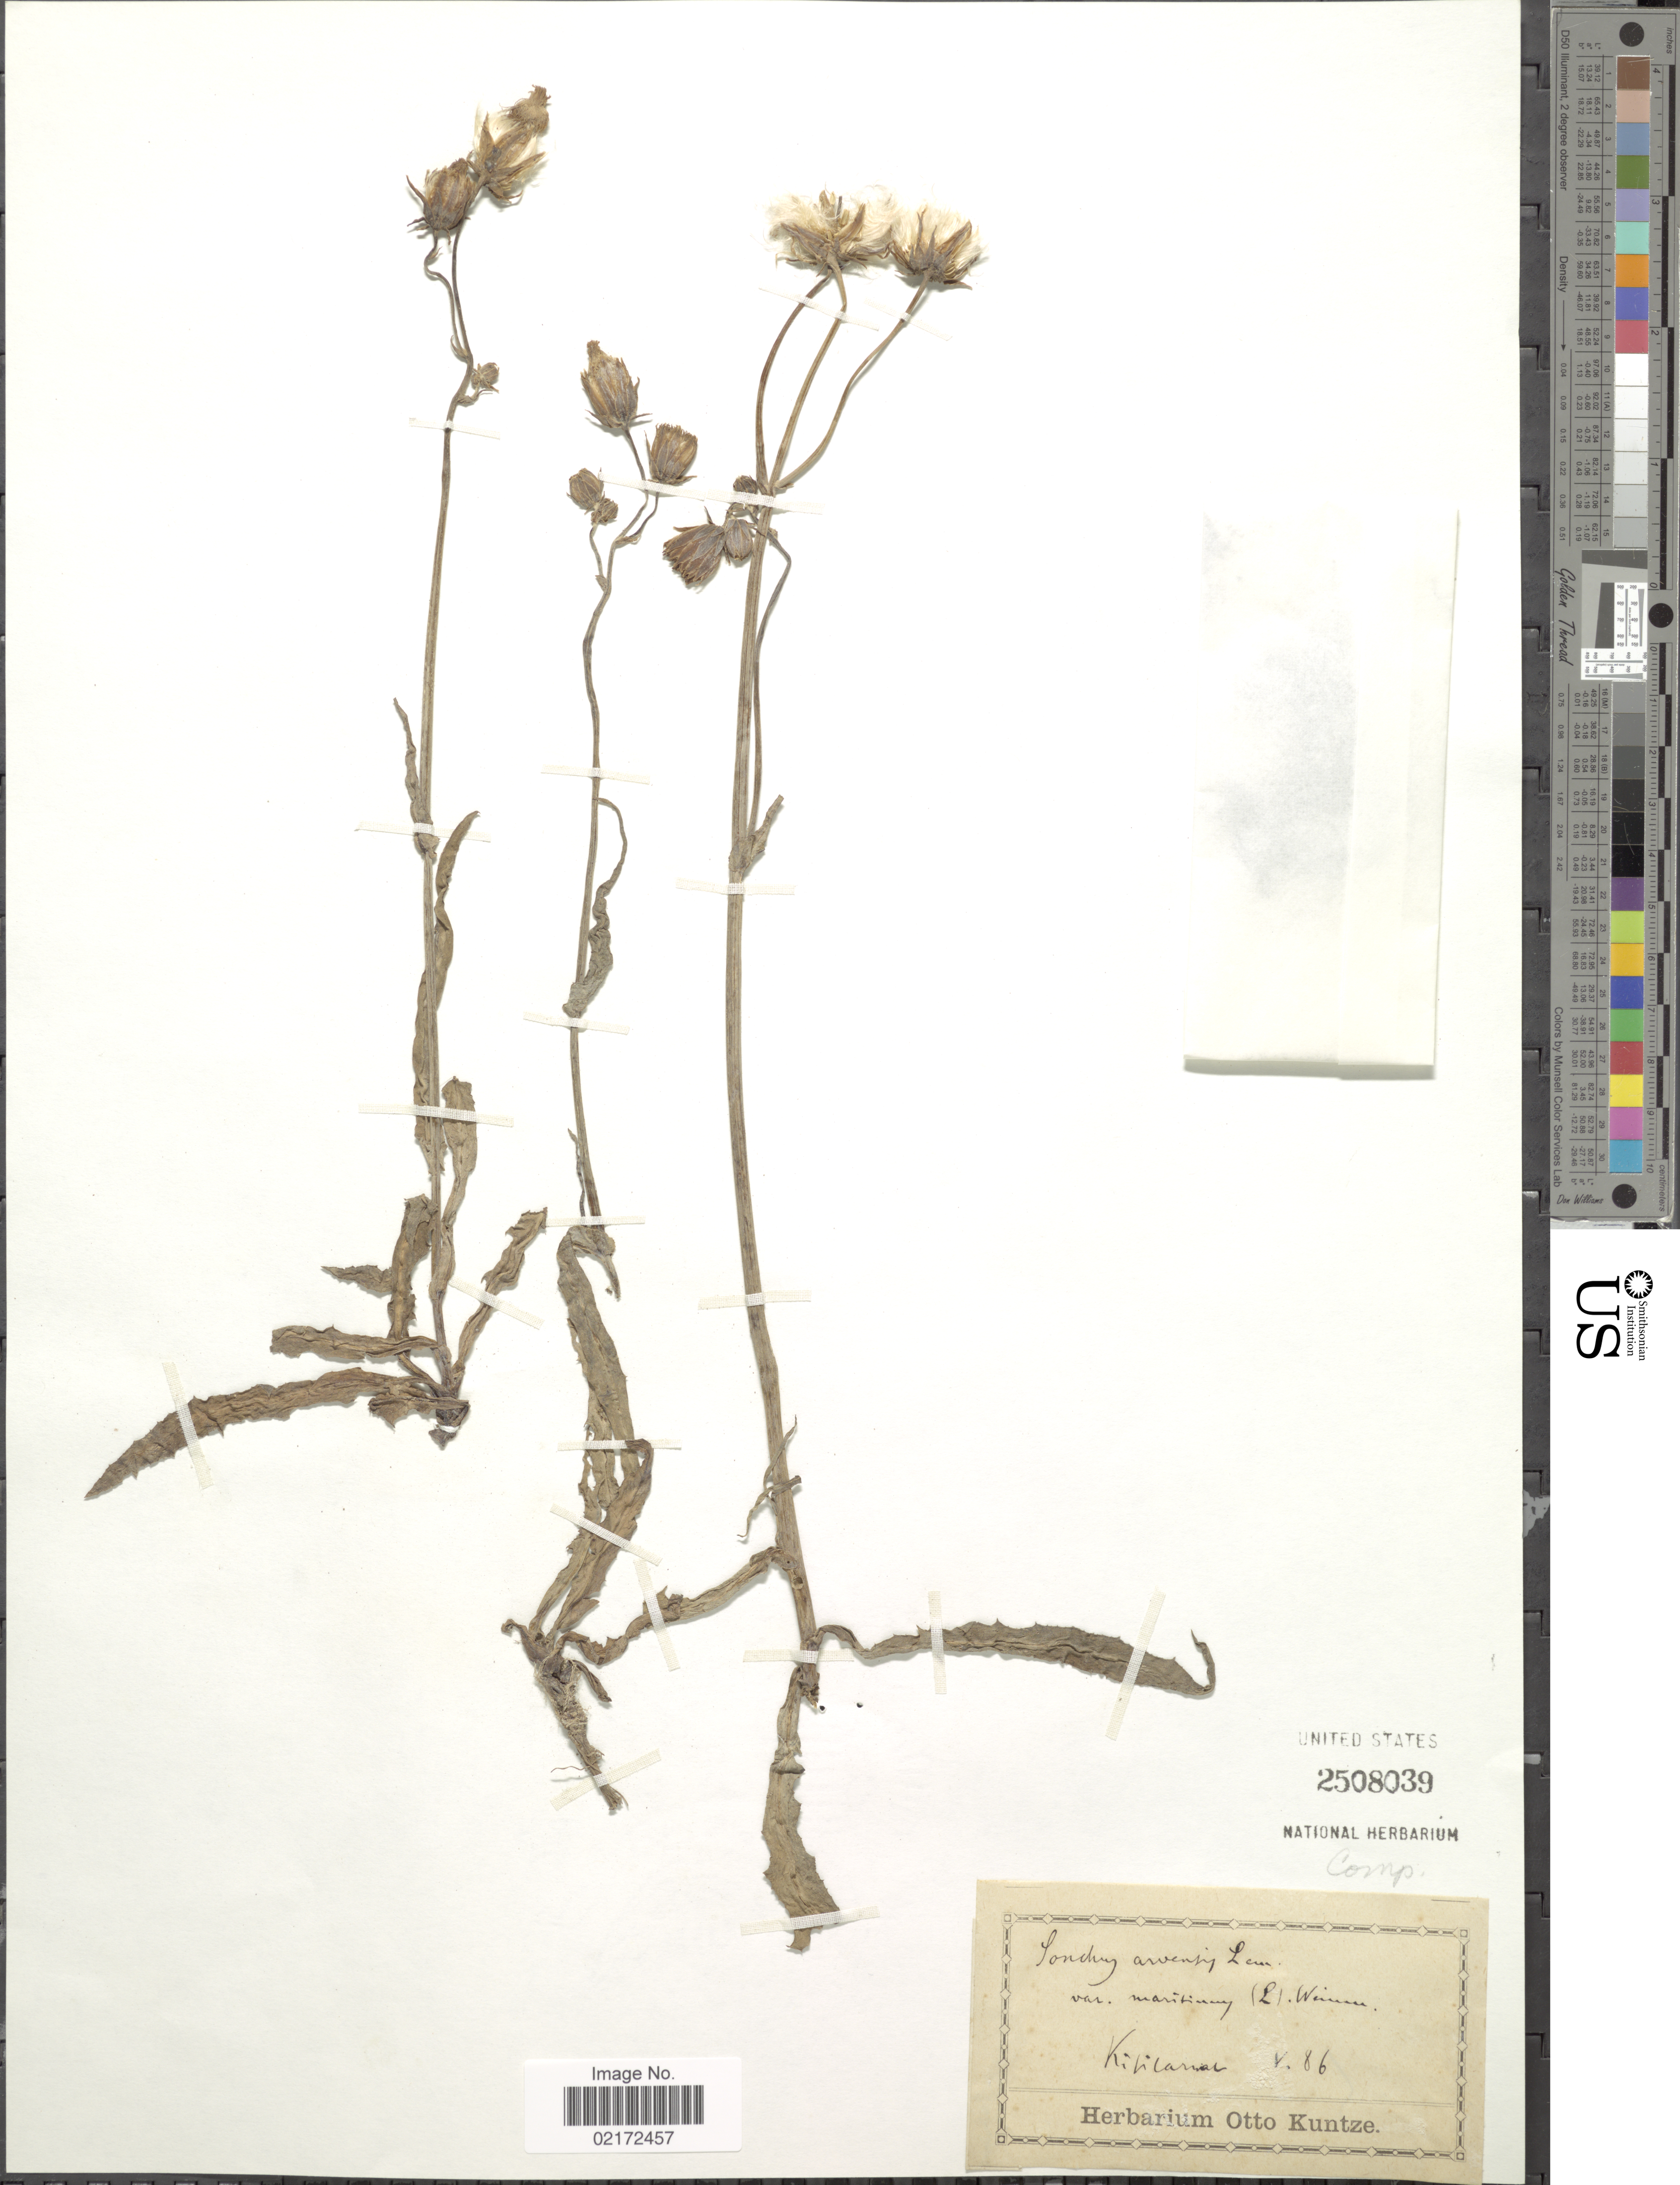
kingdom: Plantae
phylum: Tracheophyta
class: Magnoliopsida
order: Asterales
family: Asteraceae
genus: Sonchus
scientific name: Sonchus arvensis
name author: L.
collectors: ex herb. Otto Kuntze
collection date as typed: Transcribed d/m/y: /5/86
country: Kenya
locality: Kikicarnar [interpreted]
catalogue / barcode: US 2508039